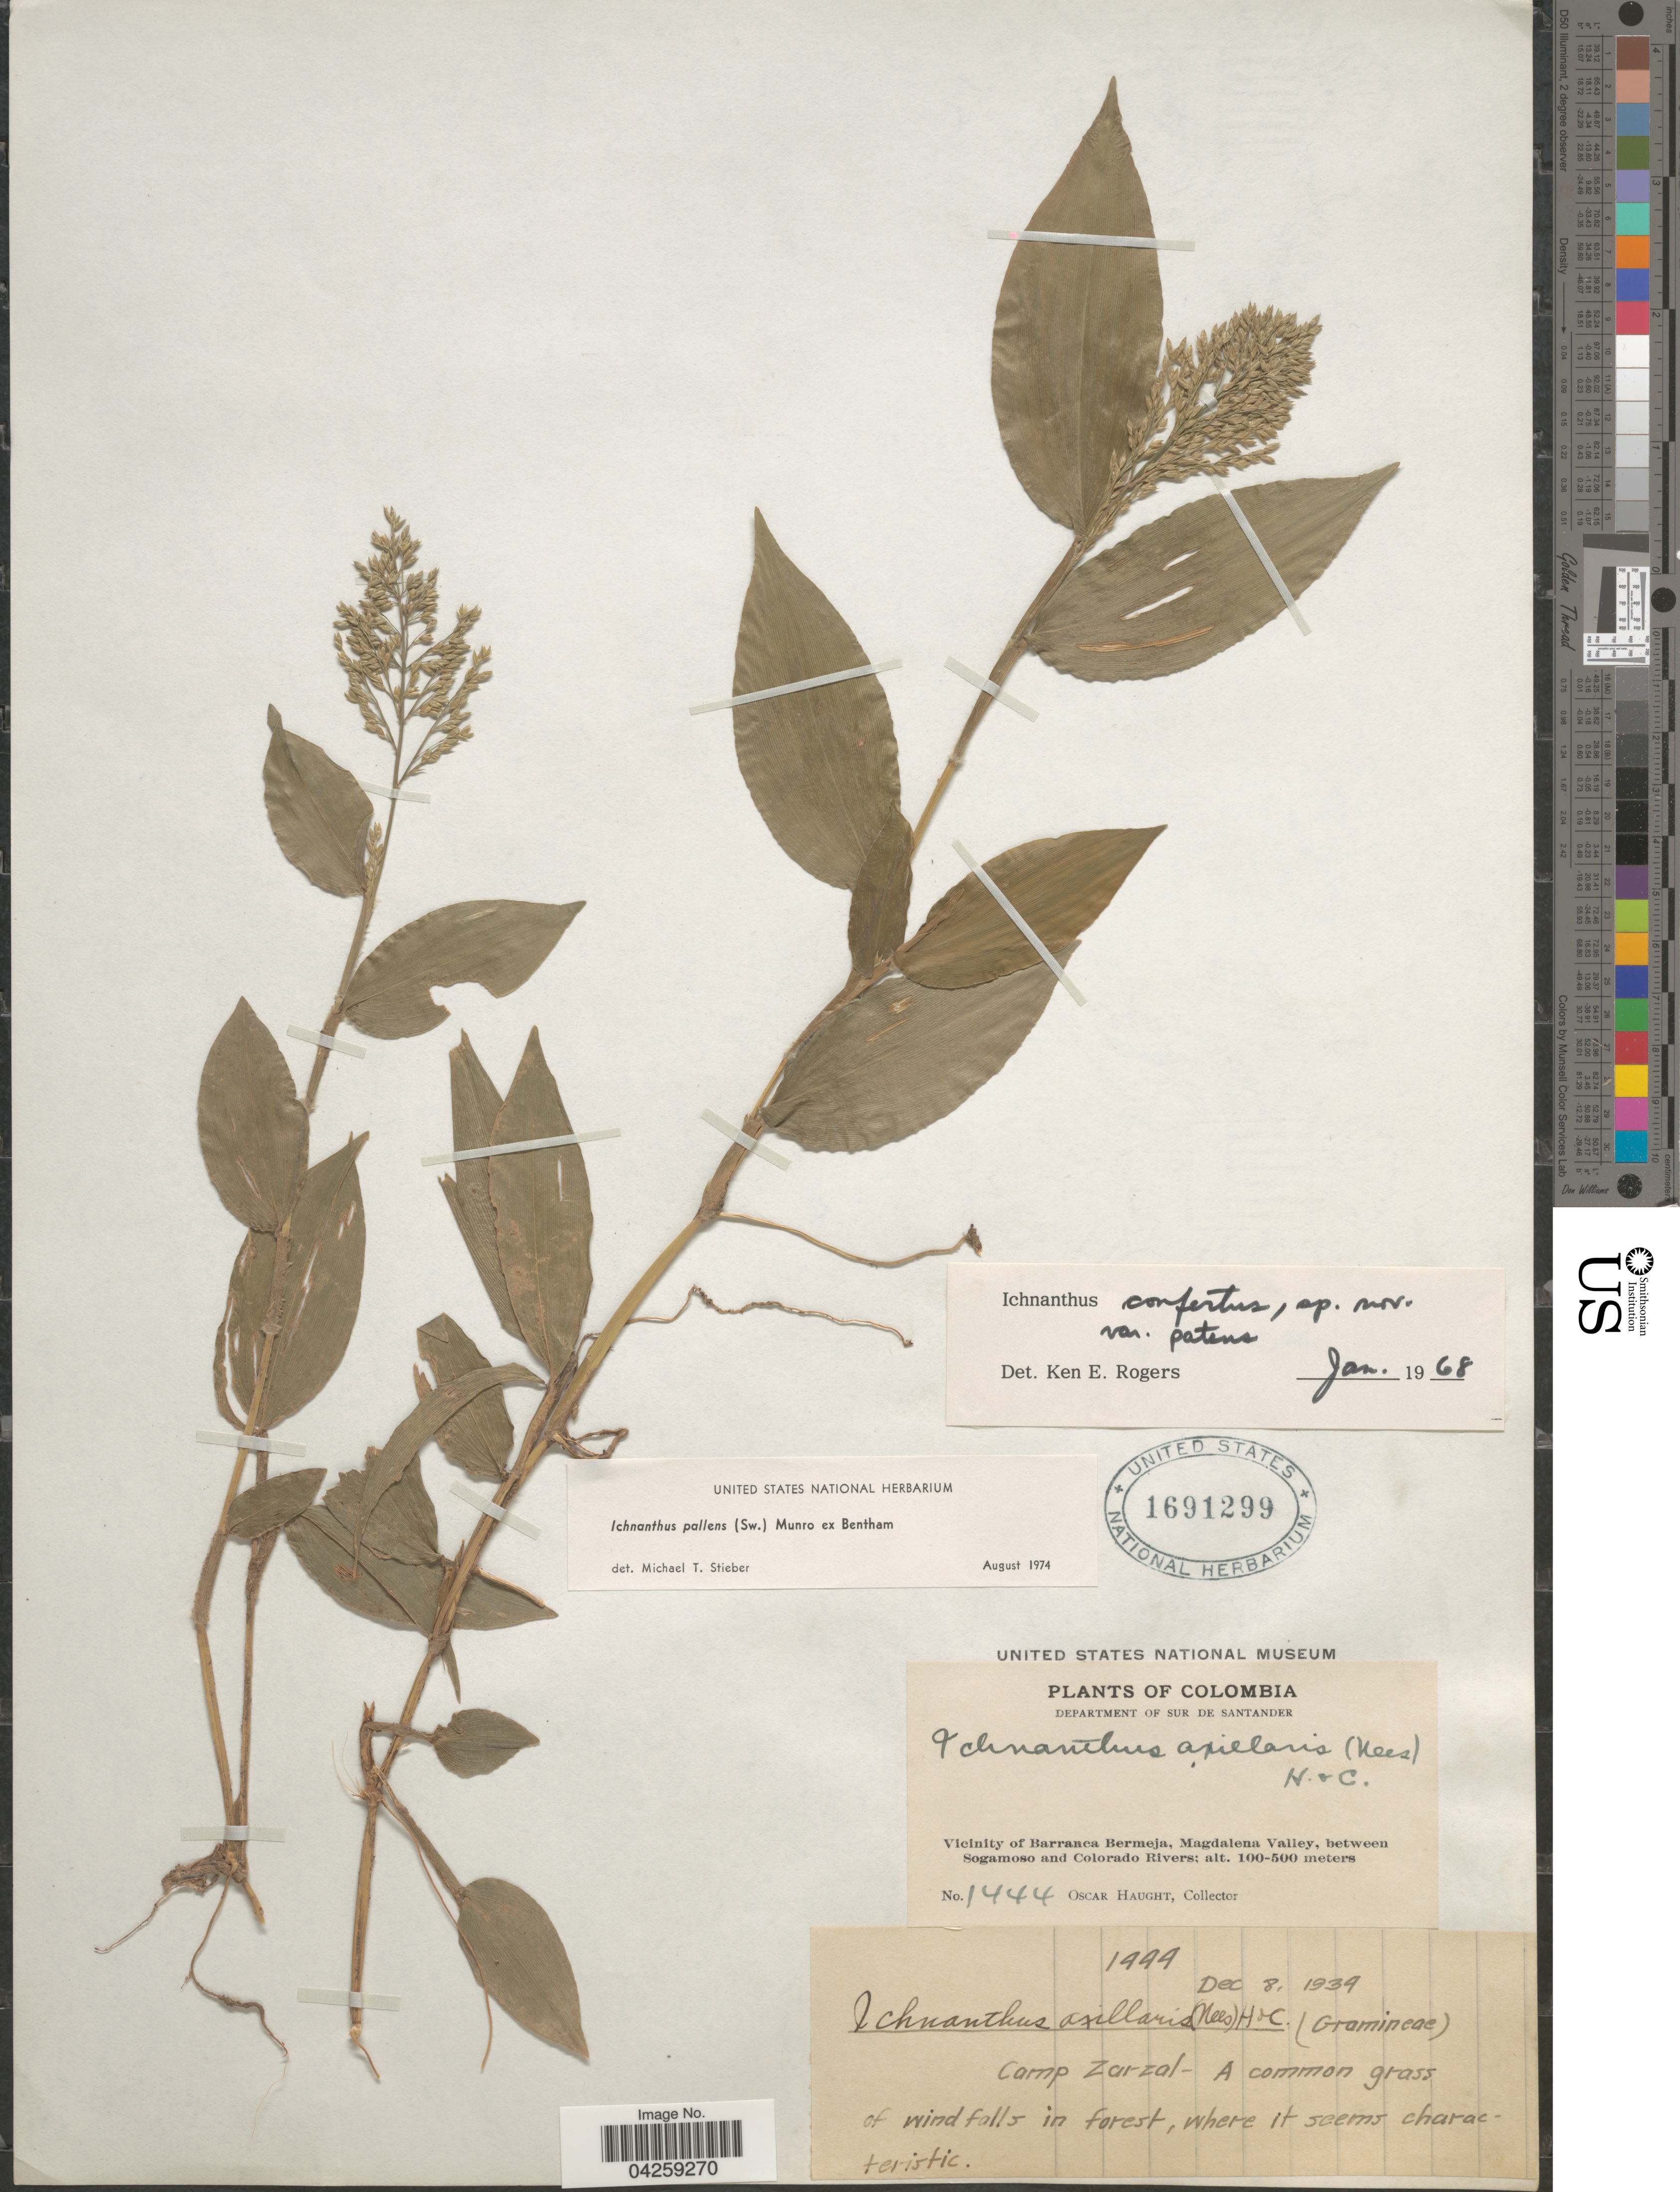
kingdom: Plantae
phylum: Tracheophyta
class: Liliopsida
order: Poales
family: Poaceae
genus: Ichnanthus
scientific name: Ichnanthus pallens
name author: (Sw.) Munro ex Benth.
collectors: O. L. Haught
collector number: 1444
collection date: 1939-12-08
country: Colombia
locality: Department of Sur de Santander. Vicinity of Barranca Bermeja, Magdalena Valley, between Sogamoso and Colorado Rivers.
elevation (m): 100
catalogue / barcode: US 1691299